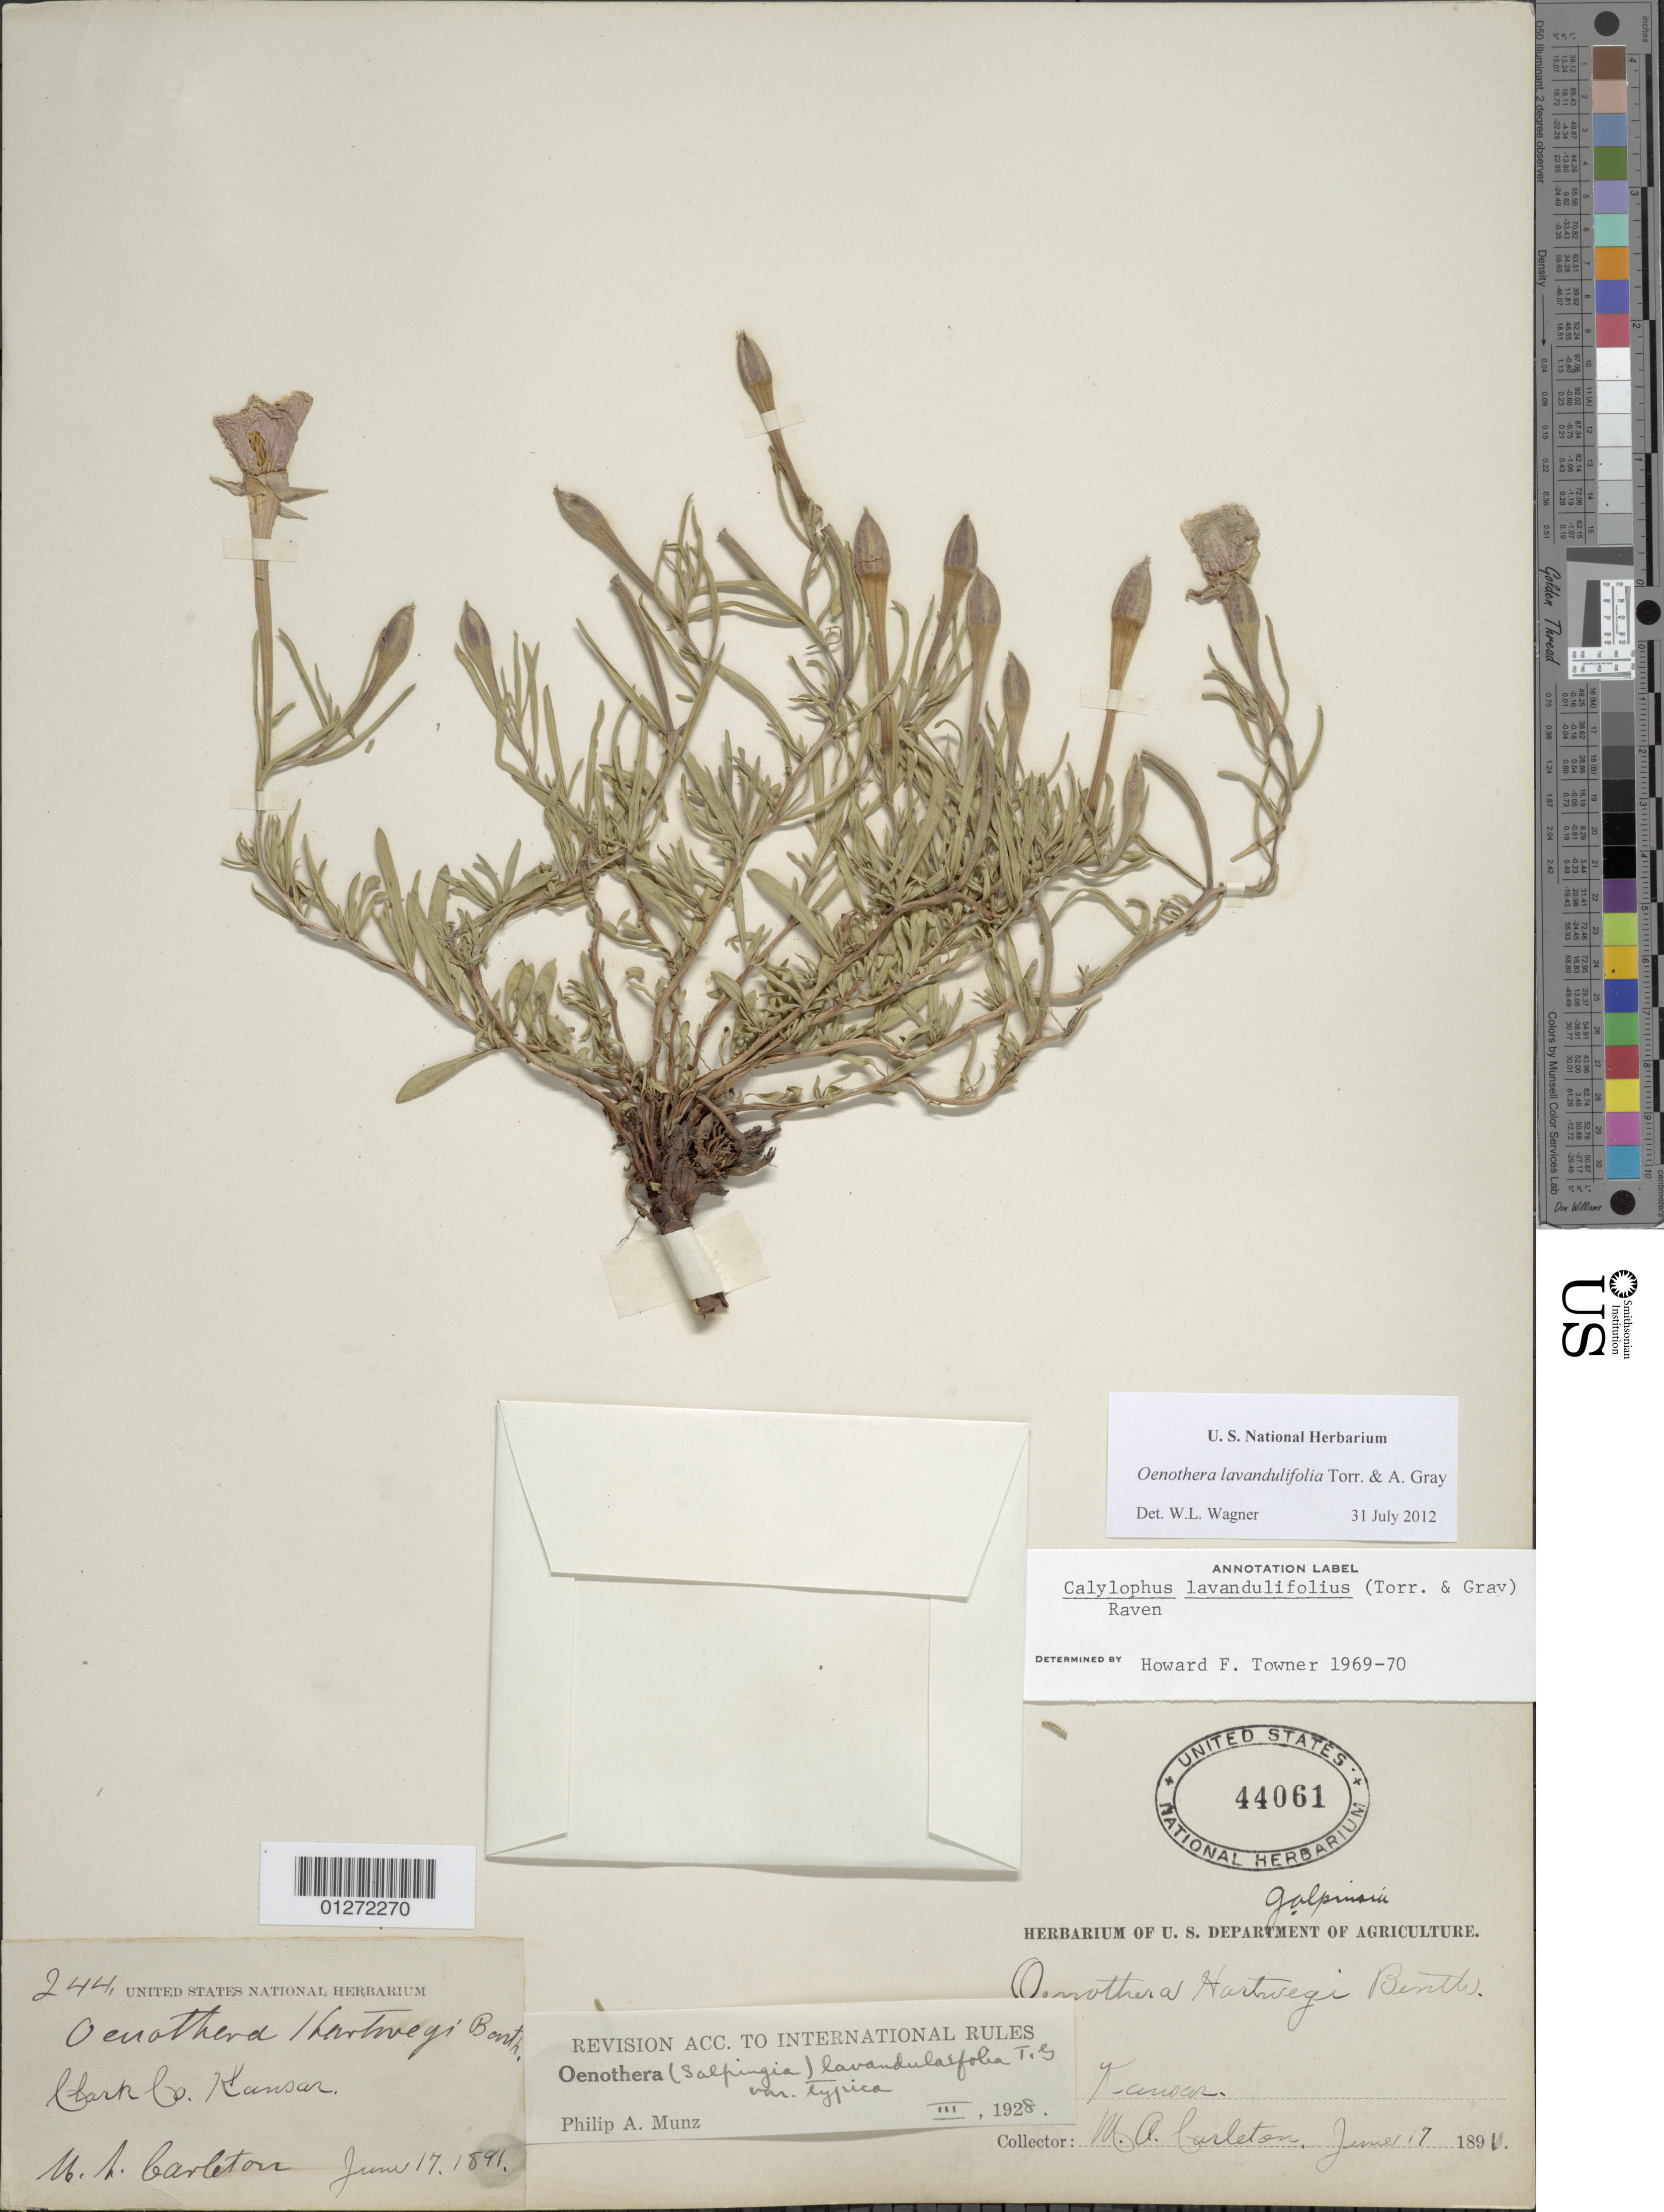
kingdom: Plantae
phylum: Tracheophyta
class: Magnoliopsida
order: Myrtales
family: Onagraceae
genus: Oenothera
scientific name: Oenothera lavandulifolia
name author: Torr. & A. Gray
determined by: Wagner, W. L., (BOT), Smithsonian Institution - National Museum of Natural History (UNITED STATES)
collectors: M. A. Carleton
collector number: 244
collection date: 1891-06-17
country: United States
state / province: Kansas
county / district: Clark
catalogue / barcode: US 44061